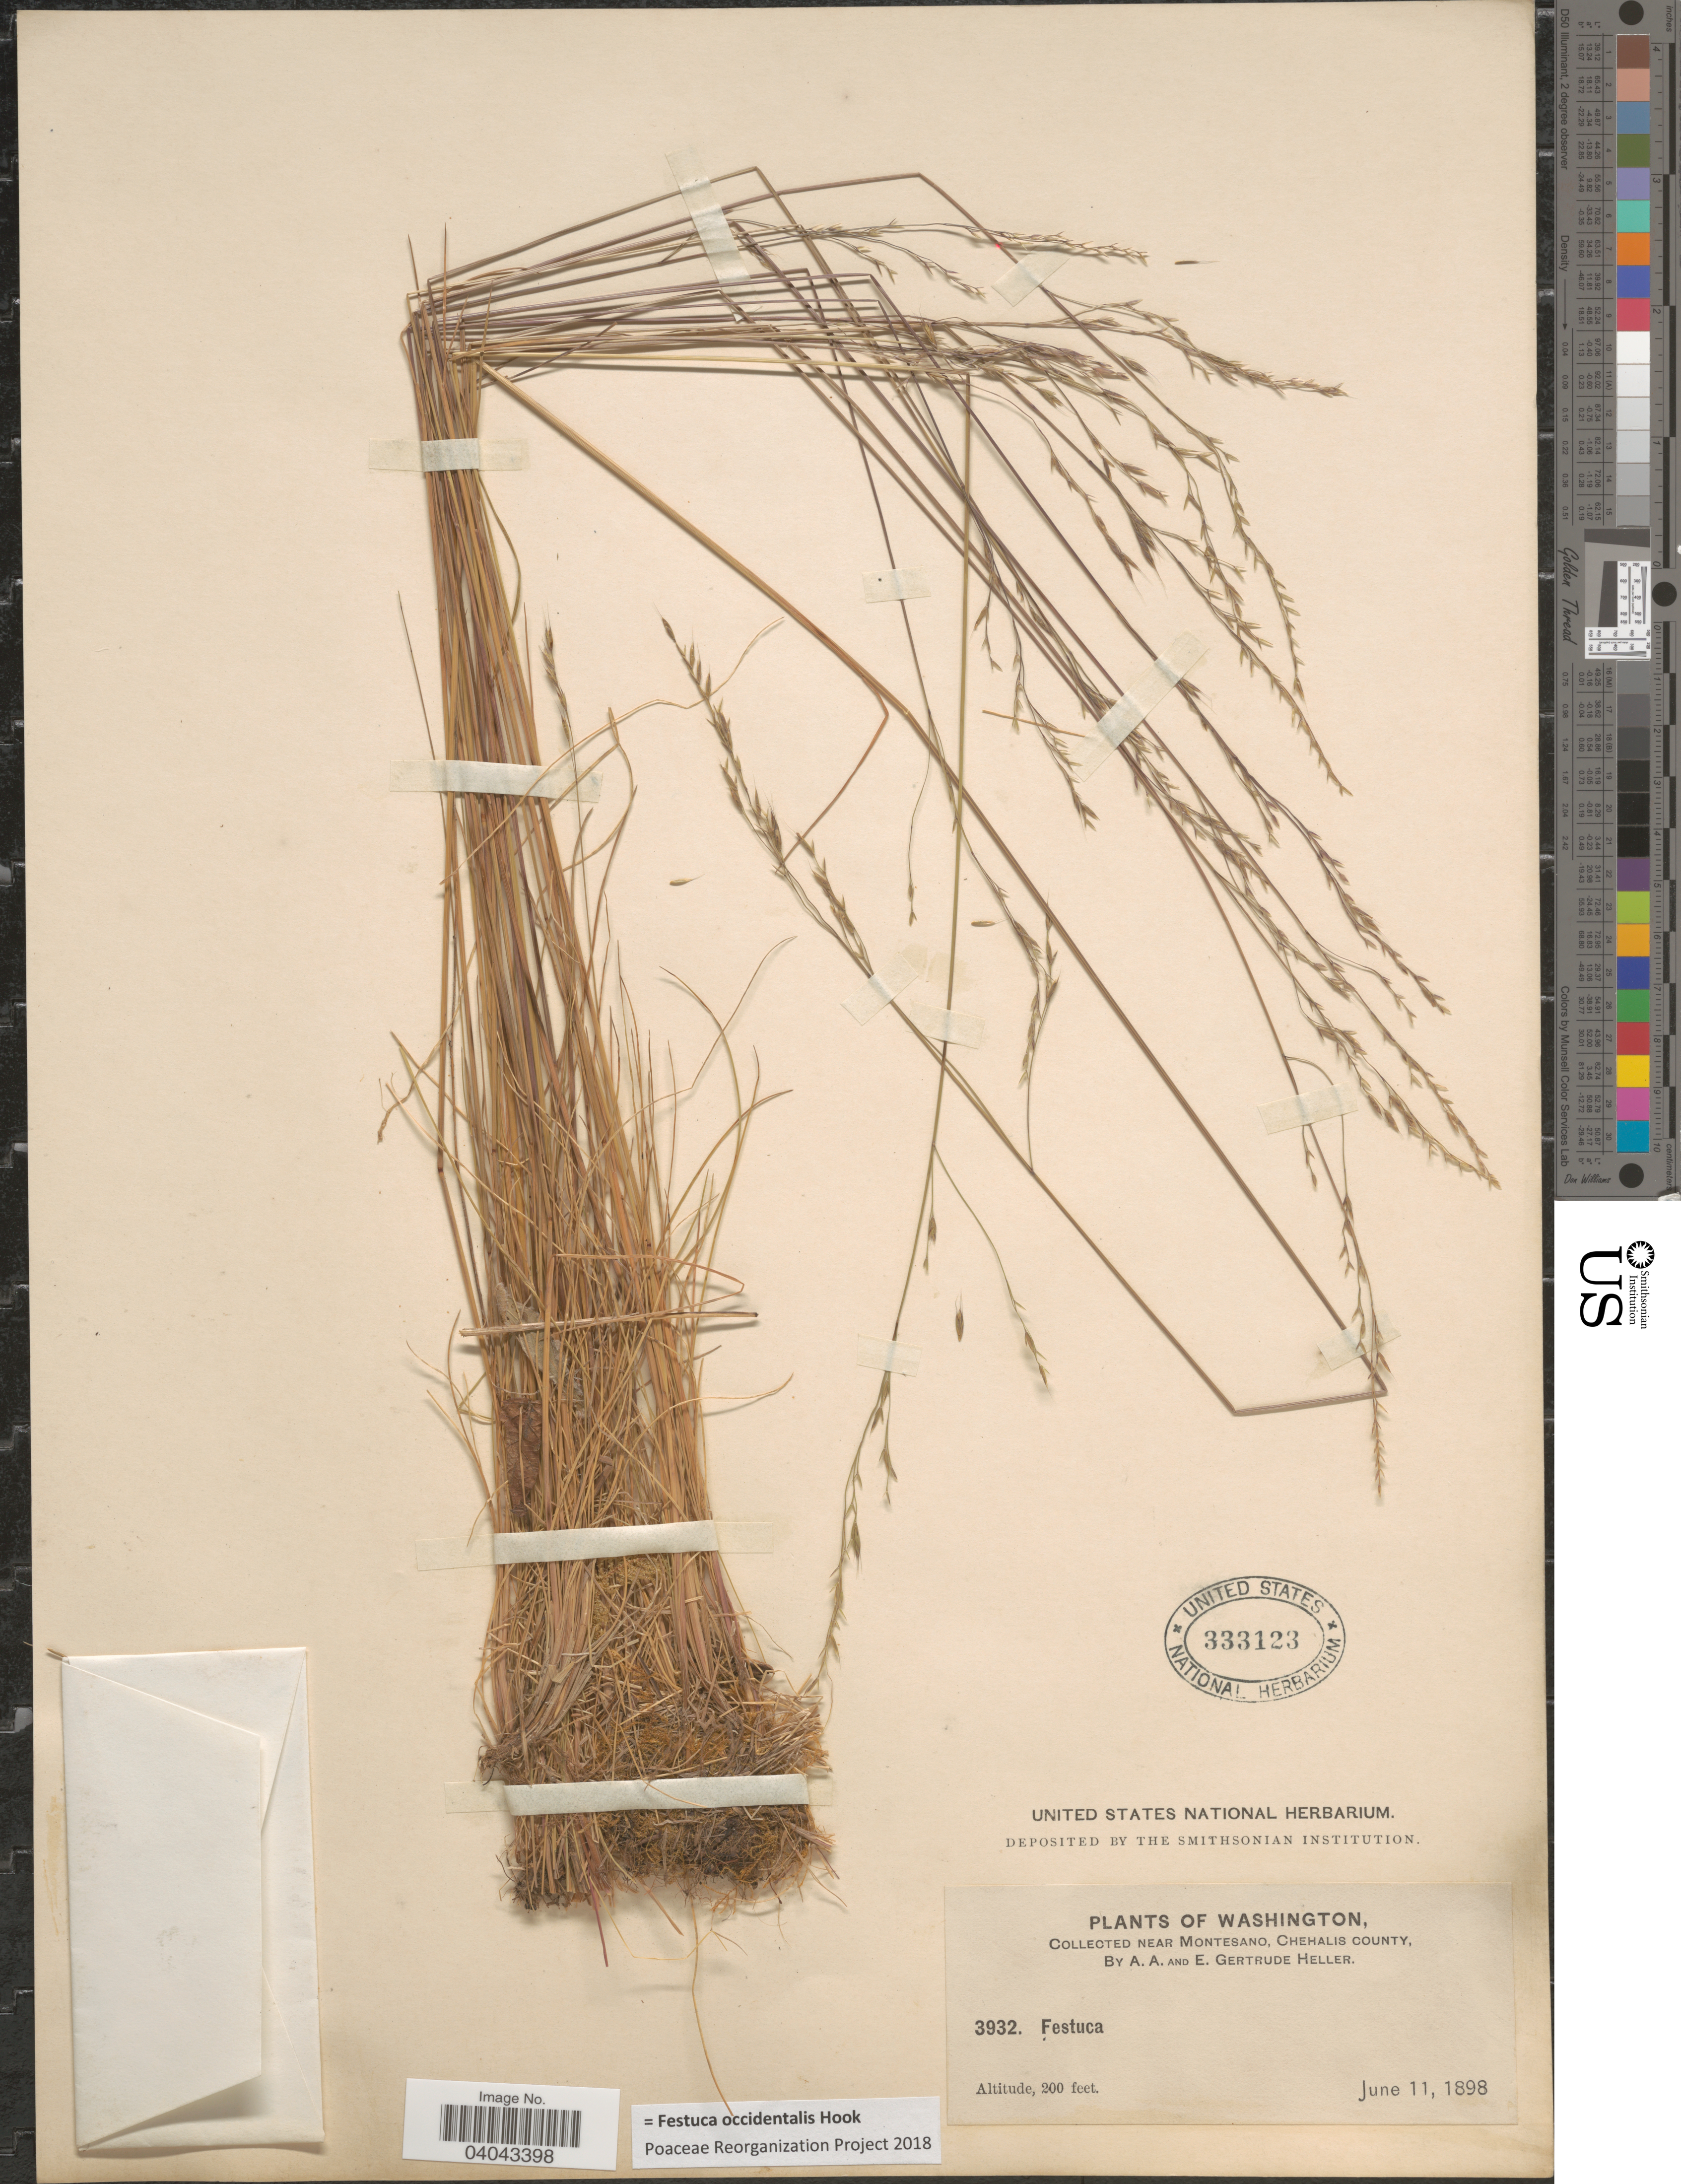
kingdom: Plantae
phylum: Tracheophyta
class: Liliopsida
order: Poales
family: Poaceae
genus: Festuca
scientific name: Festuca occidentalis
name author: Hook.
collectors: A. A. Heller & E. G. Heller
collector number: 3932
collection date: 1898-06-11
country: United States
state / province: Washington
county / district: Grays Harbor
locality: Near Montesano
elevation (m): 61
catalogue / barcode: US 333123